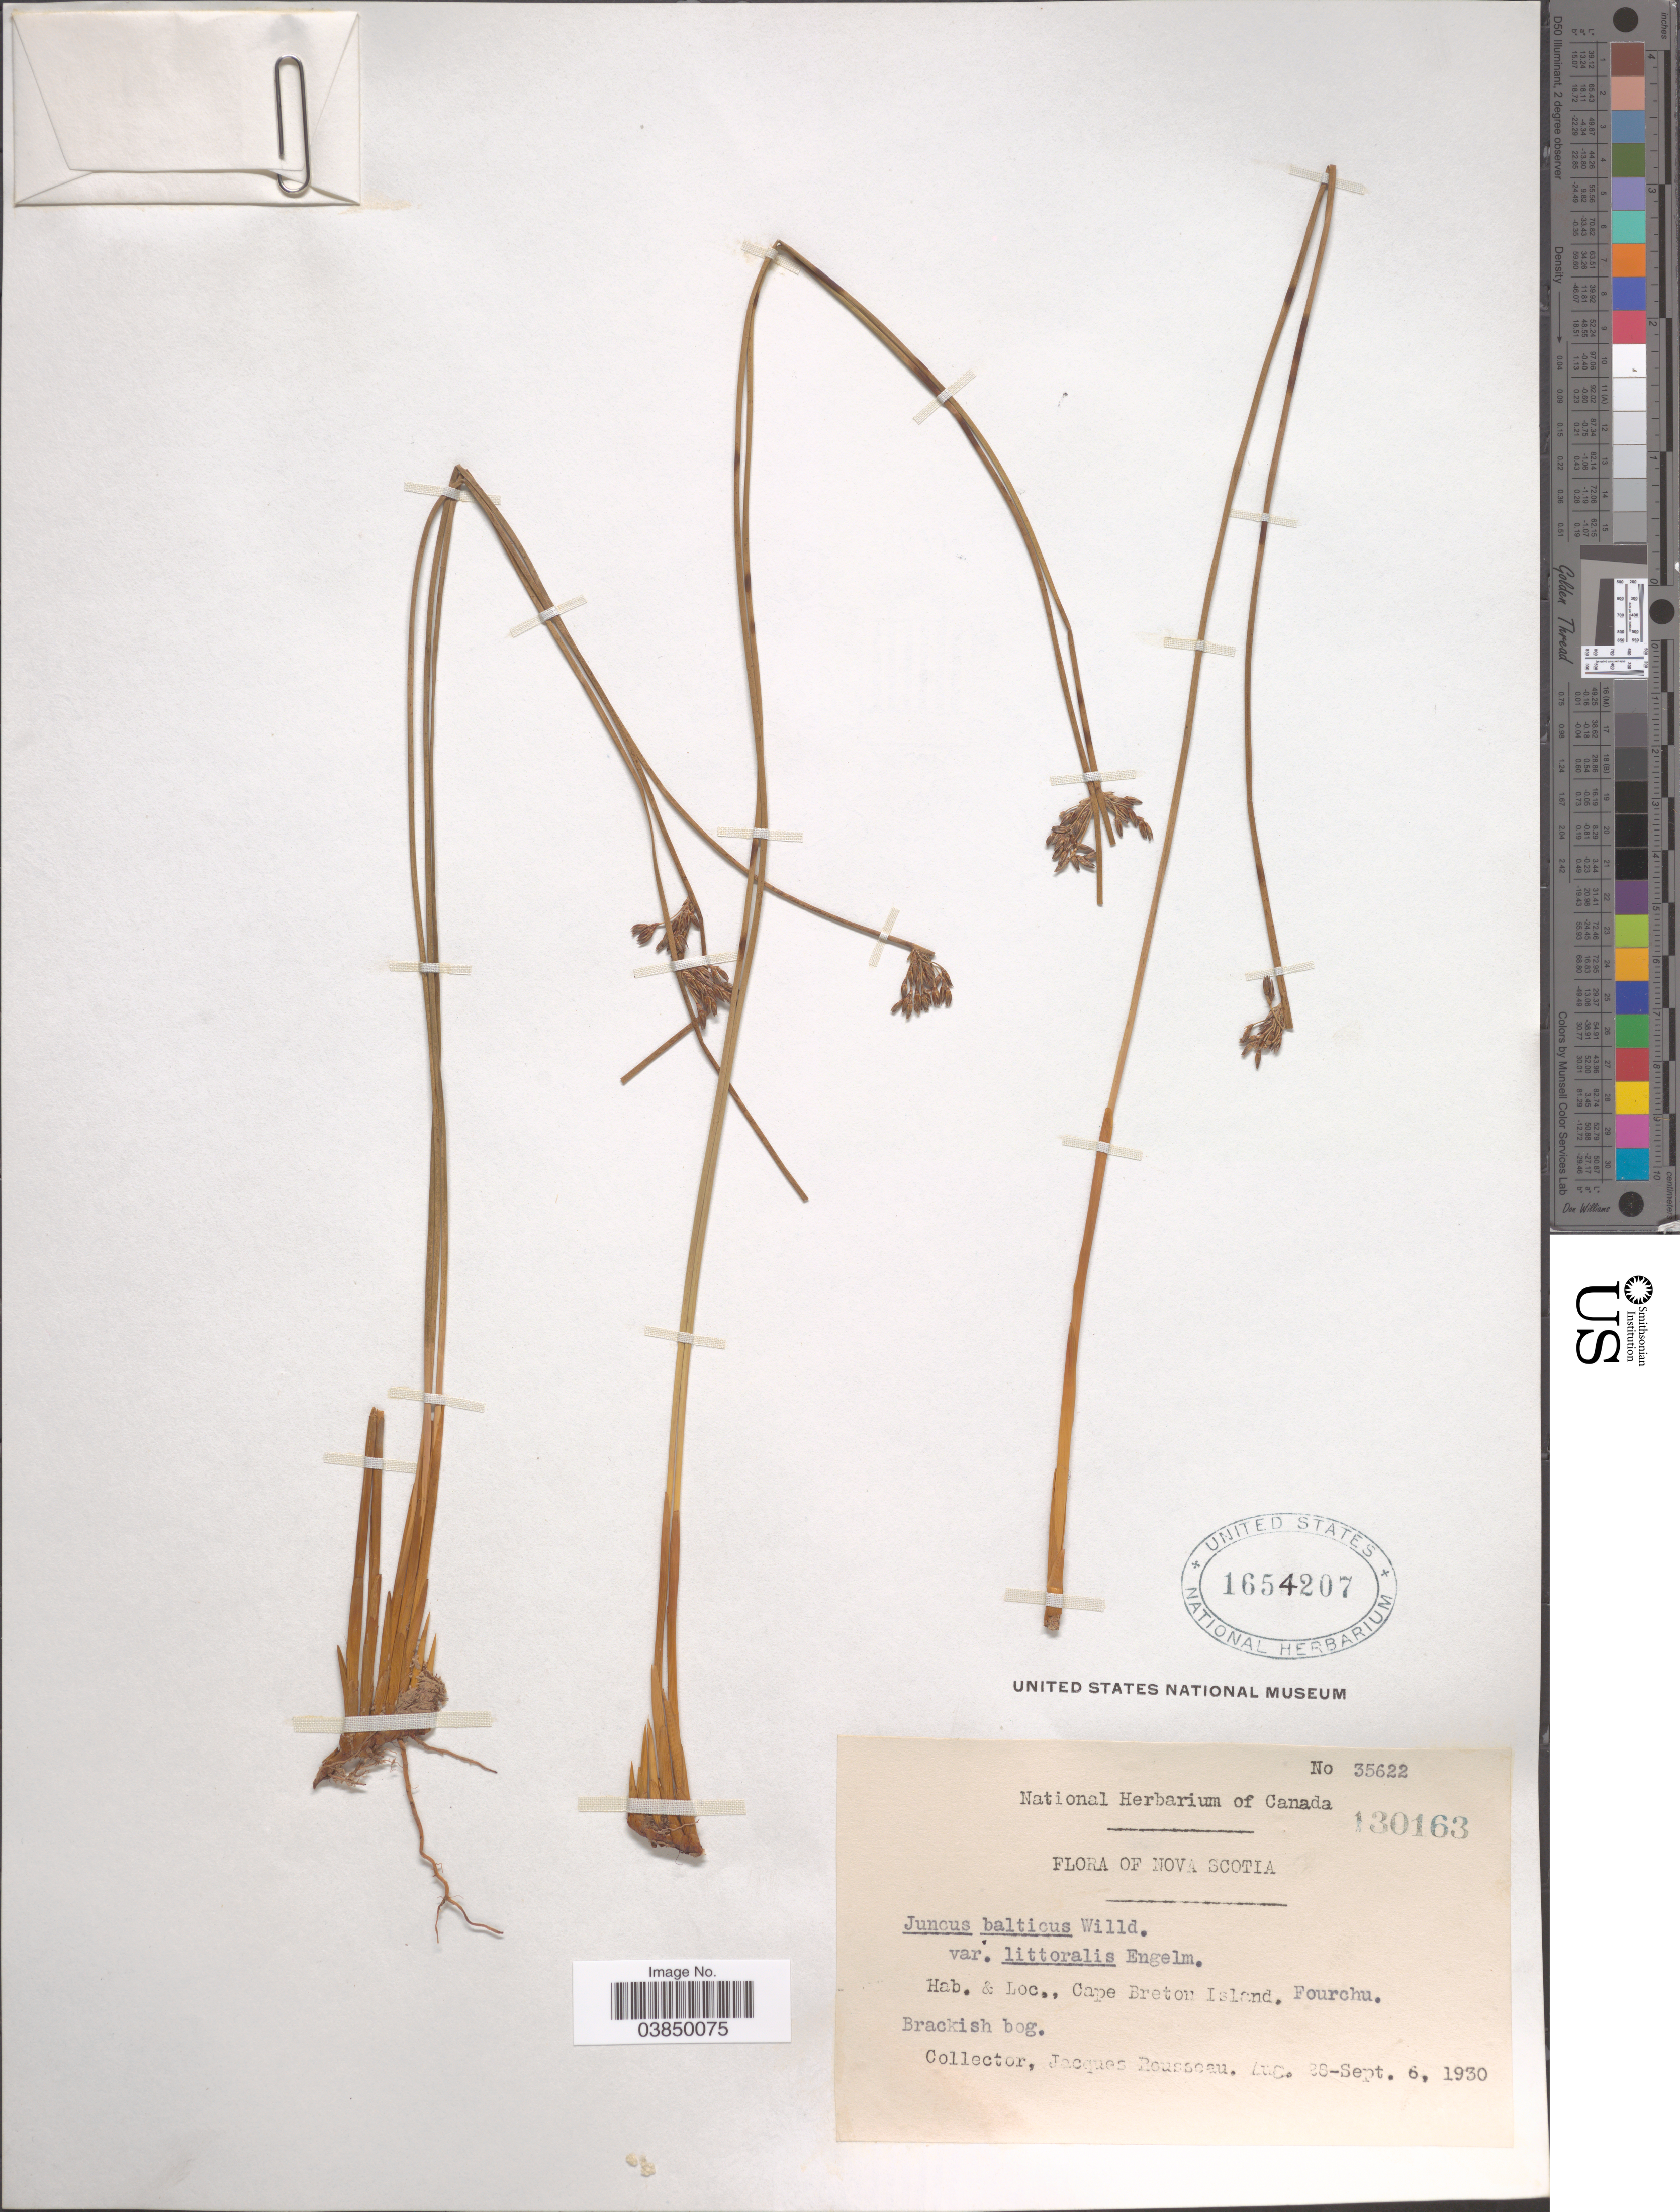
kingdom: Plantae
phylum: Tracheophyta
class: Liliopsida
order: Poales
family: Juncaceae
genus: Juncus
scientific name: Juncus balticus var. littoralis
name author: Engelm.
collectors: J. Rousseau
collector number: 35622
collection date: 1930-08-28/1930-09-06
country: Canada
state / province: Nova Scotia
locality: Cape Breton Island, Fourchu.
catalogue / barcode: US 1654207